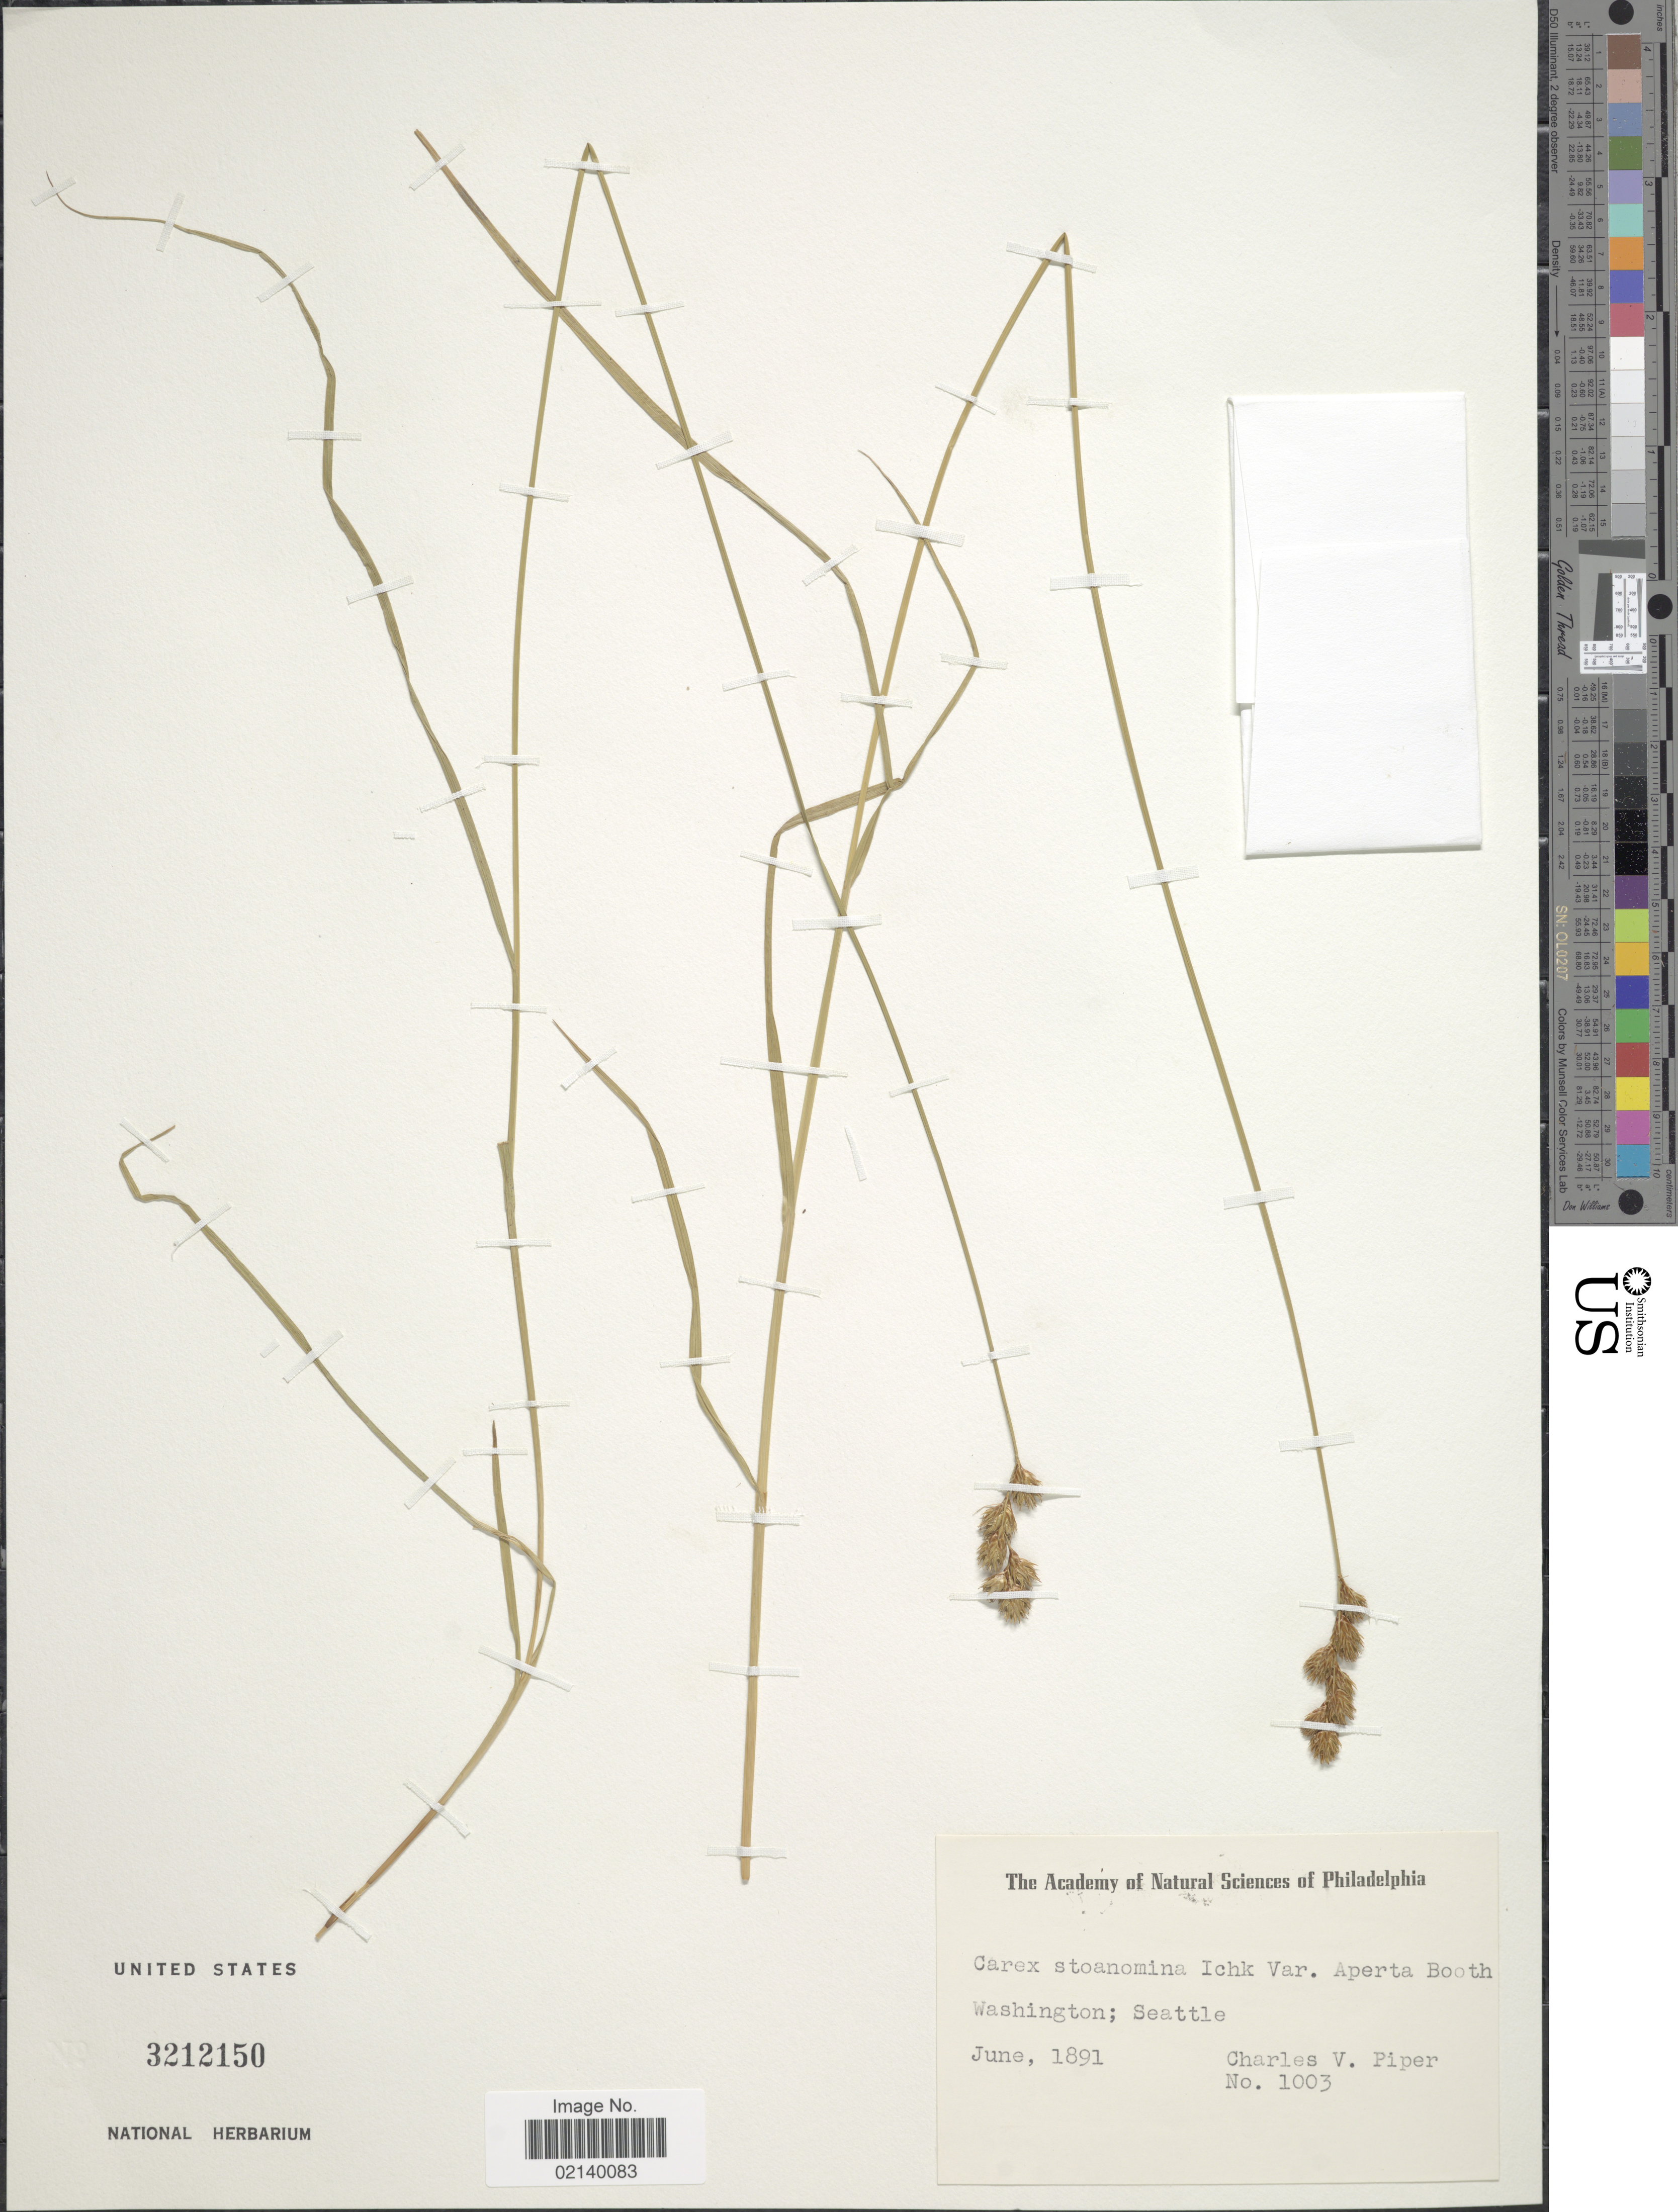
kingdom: Plantae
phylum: Tracheophyta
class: Liliopsida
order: Poales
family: Cyperaceae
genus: Carex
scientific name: Carex hormathodes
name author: Fernald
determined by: Strong, Mark T., (BOT), Smithsonian Institution - National Museum of Natural History (UNITED STATES)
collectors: C. V. Piper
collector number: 1003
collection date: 1891-06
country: United States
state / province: Washington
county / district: King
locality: Seattle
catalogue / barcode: US 3212150